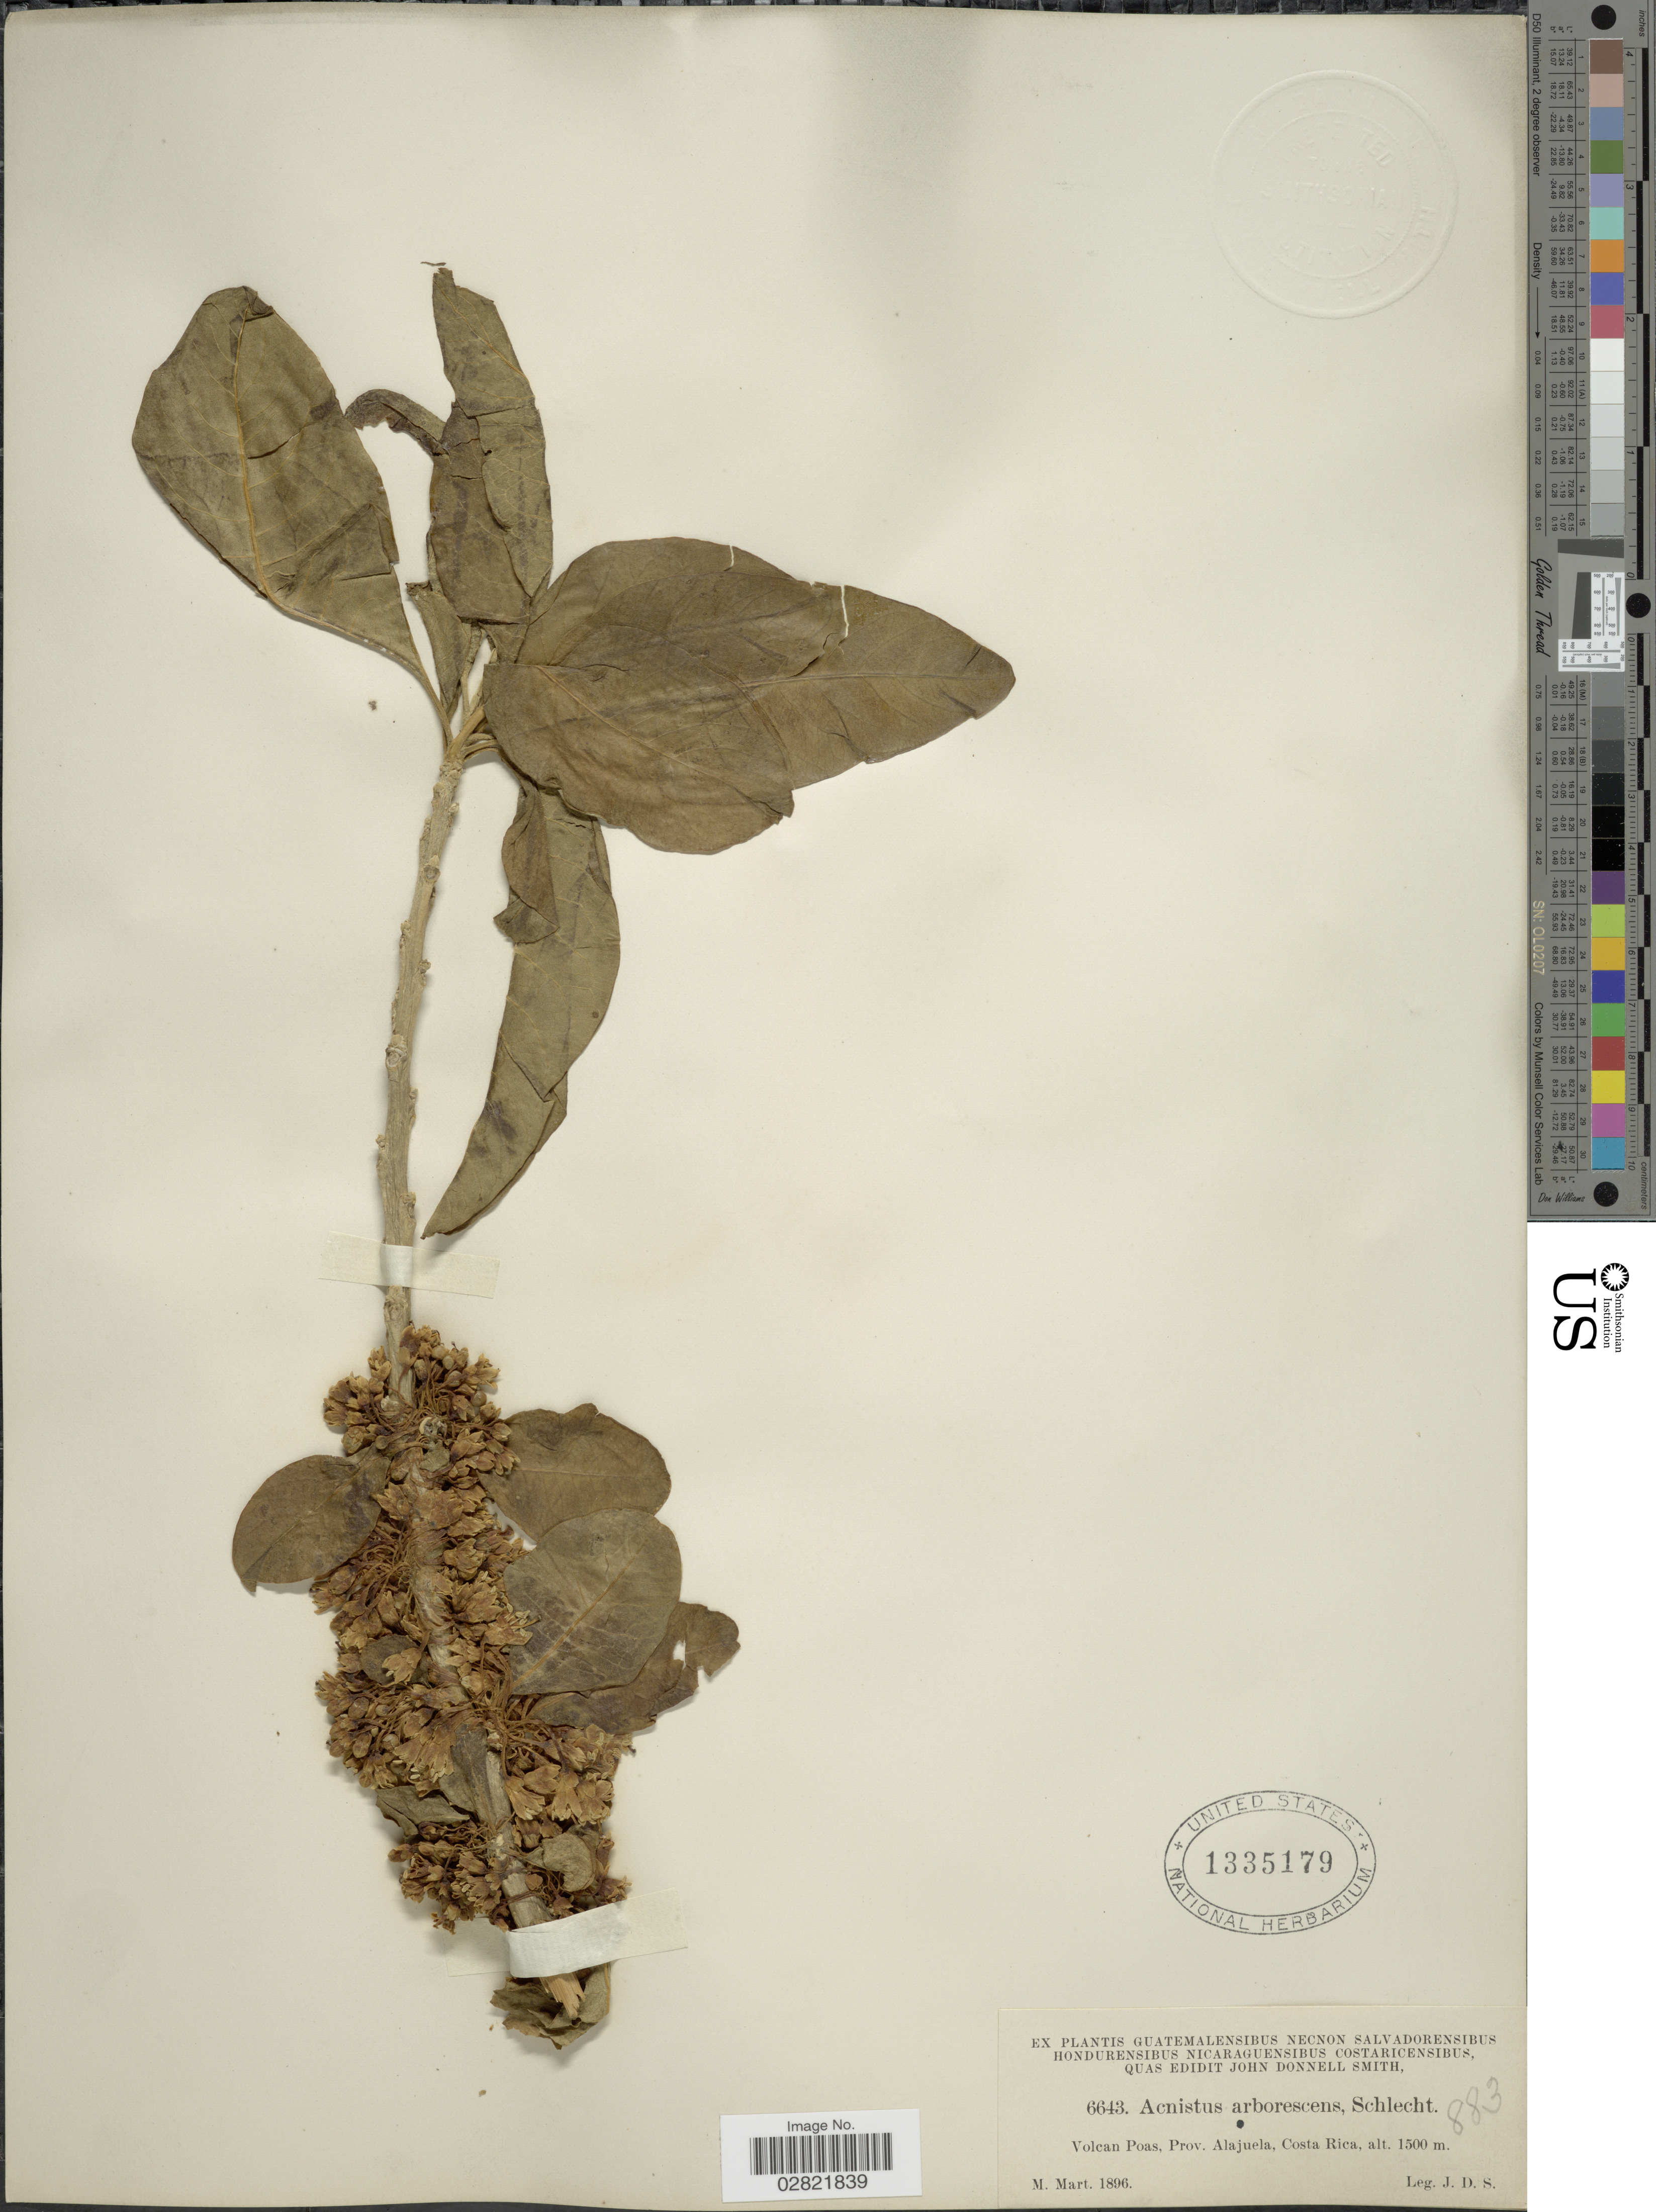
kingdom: Plantae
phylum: Tracheophyta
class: Magnoliopsida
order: Solanales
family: Solanaceae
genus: Acnistus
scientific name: Acnistus arborescens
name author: (L.) Schltdl.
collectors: J. Donnell Smith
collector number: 6643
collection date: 1896-03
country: Costa Rica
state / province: Alajuela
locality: Volcan Poas, Prov. Alajuela.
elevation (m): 1500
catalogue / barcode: US 1335179